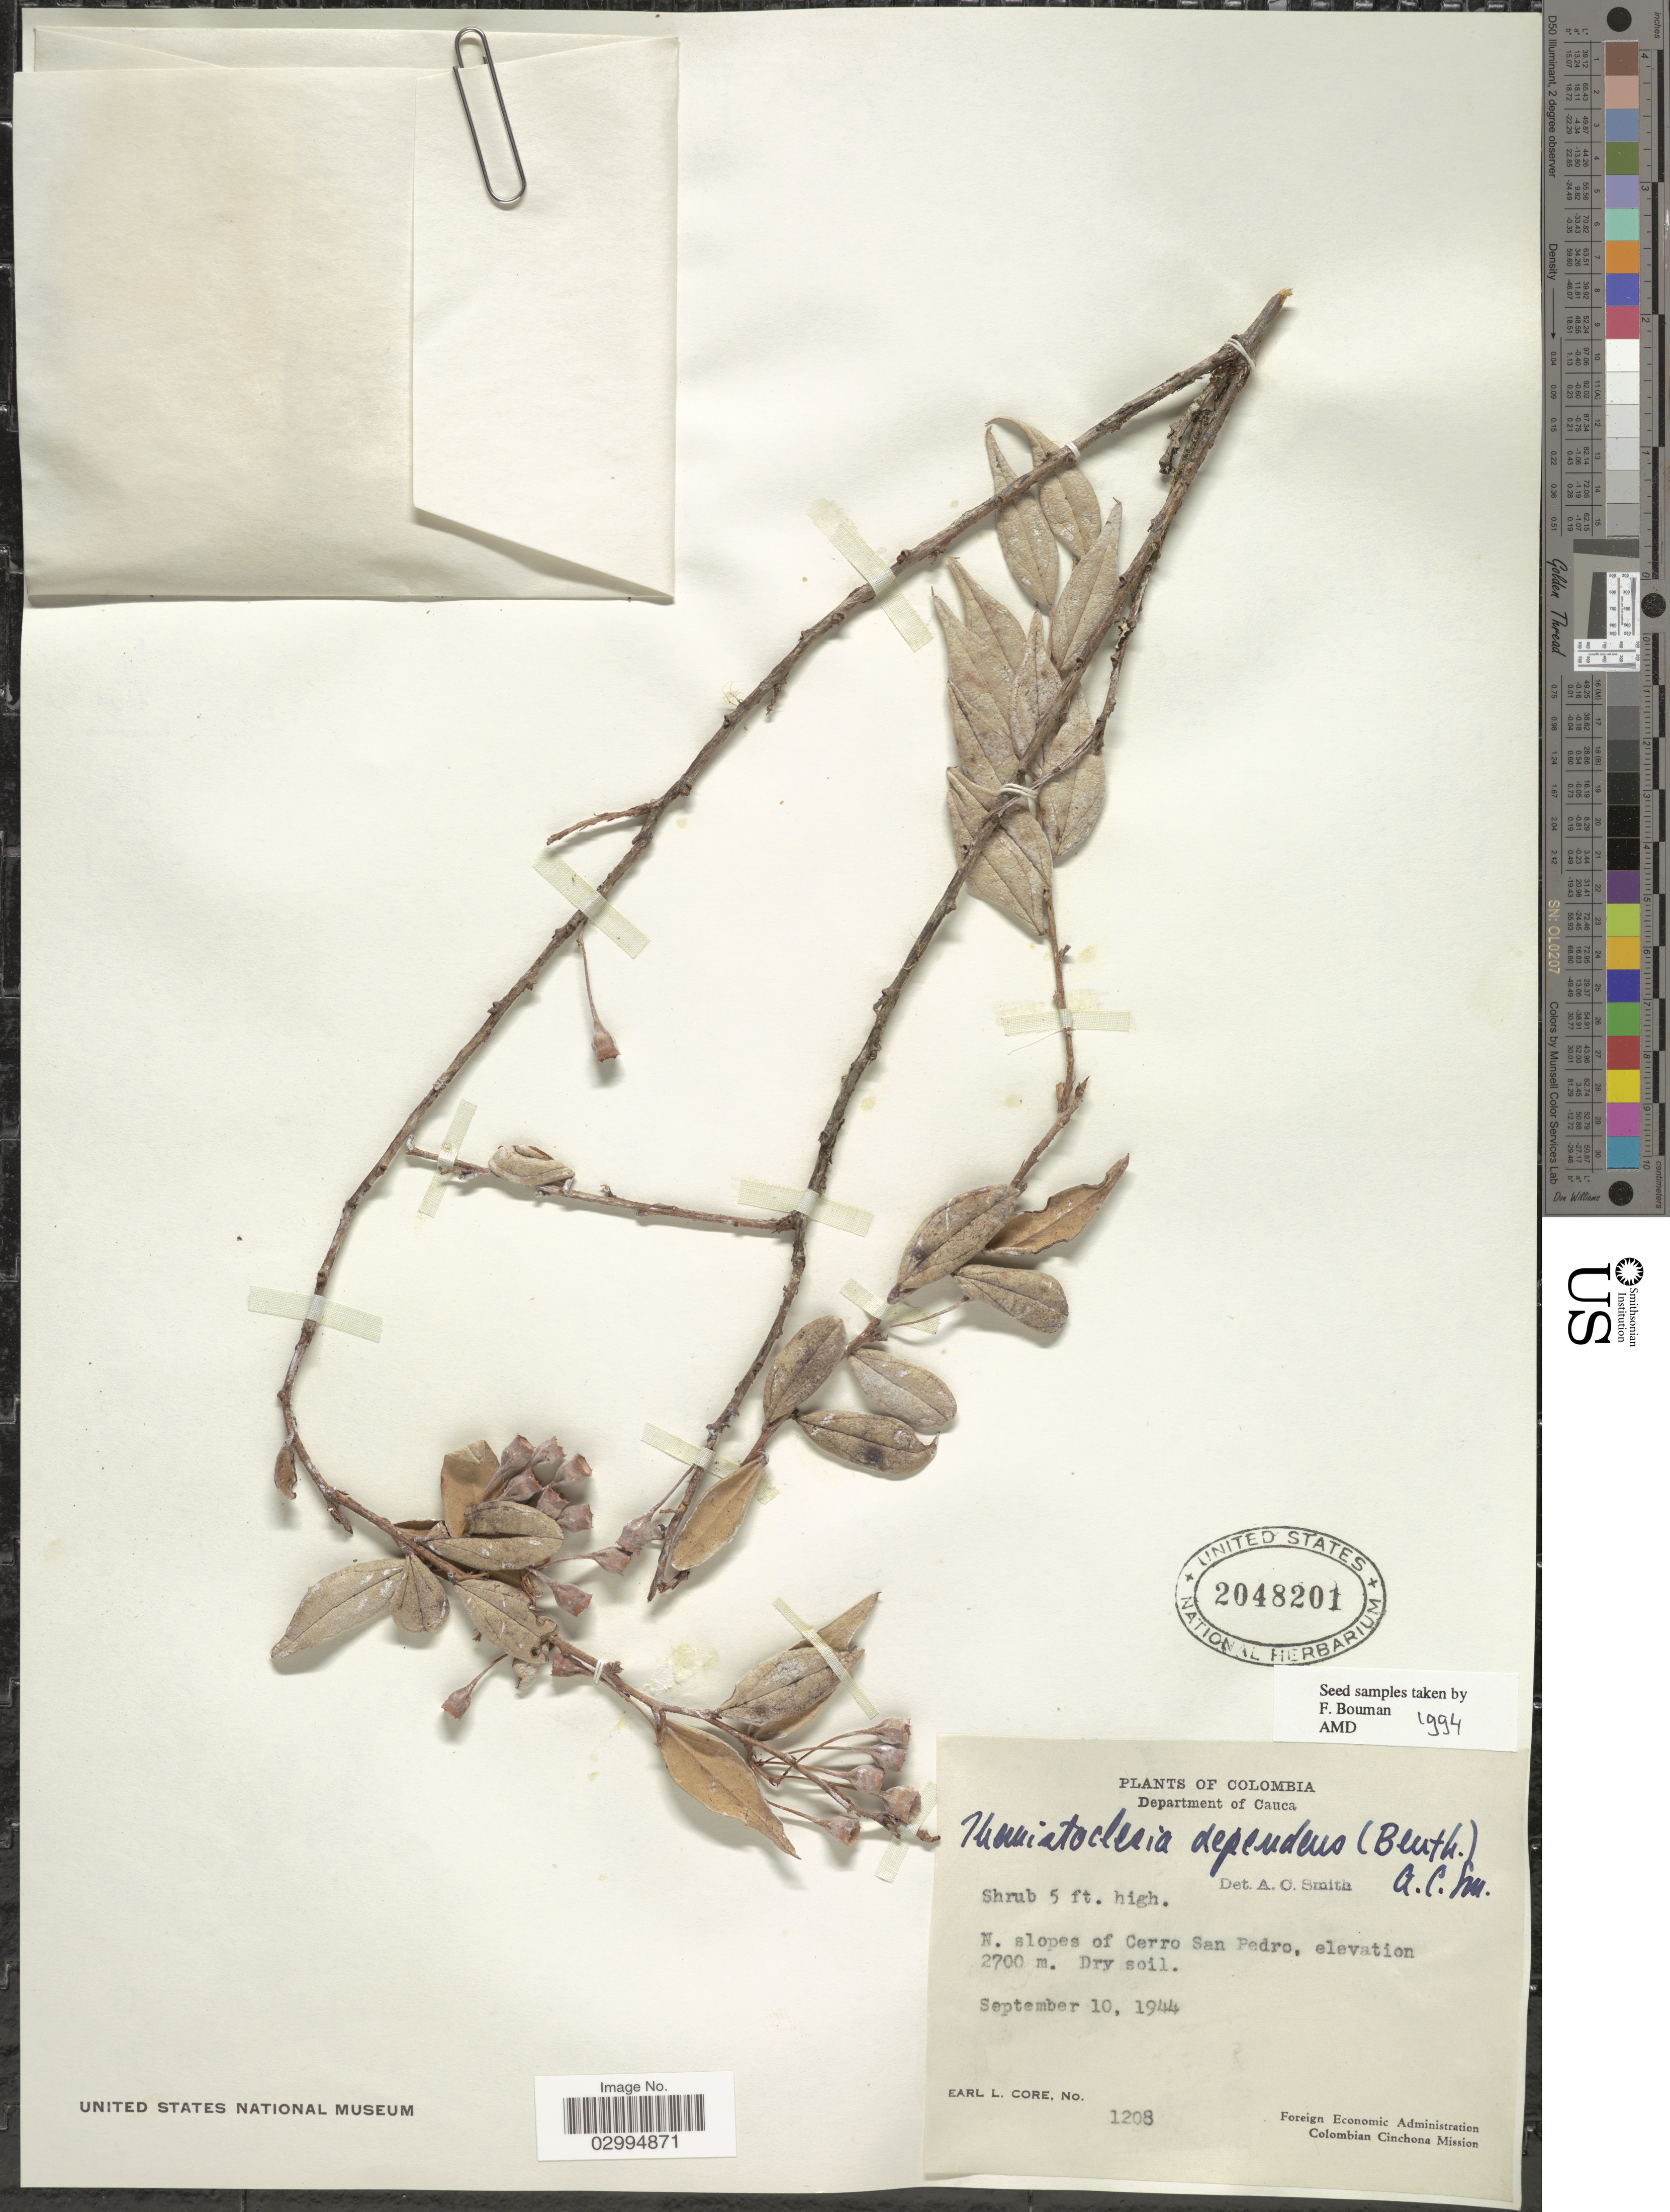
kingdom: Plantae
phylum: Tracheophyta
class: Magnoliopsida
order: Ericales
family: Ericaceae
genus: Themistoclesia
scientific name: Themistoclesia dependens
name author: (Benth.) A.C. Sm.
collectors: E. Core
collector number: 1208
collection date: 1944-09-10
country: Colombia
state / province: Cauca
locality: Department of Cauca. N. slopes of Cerro San Pedro.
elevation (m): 2700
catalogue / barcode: US 2048201